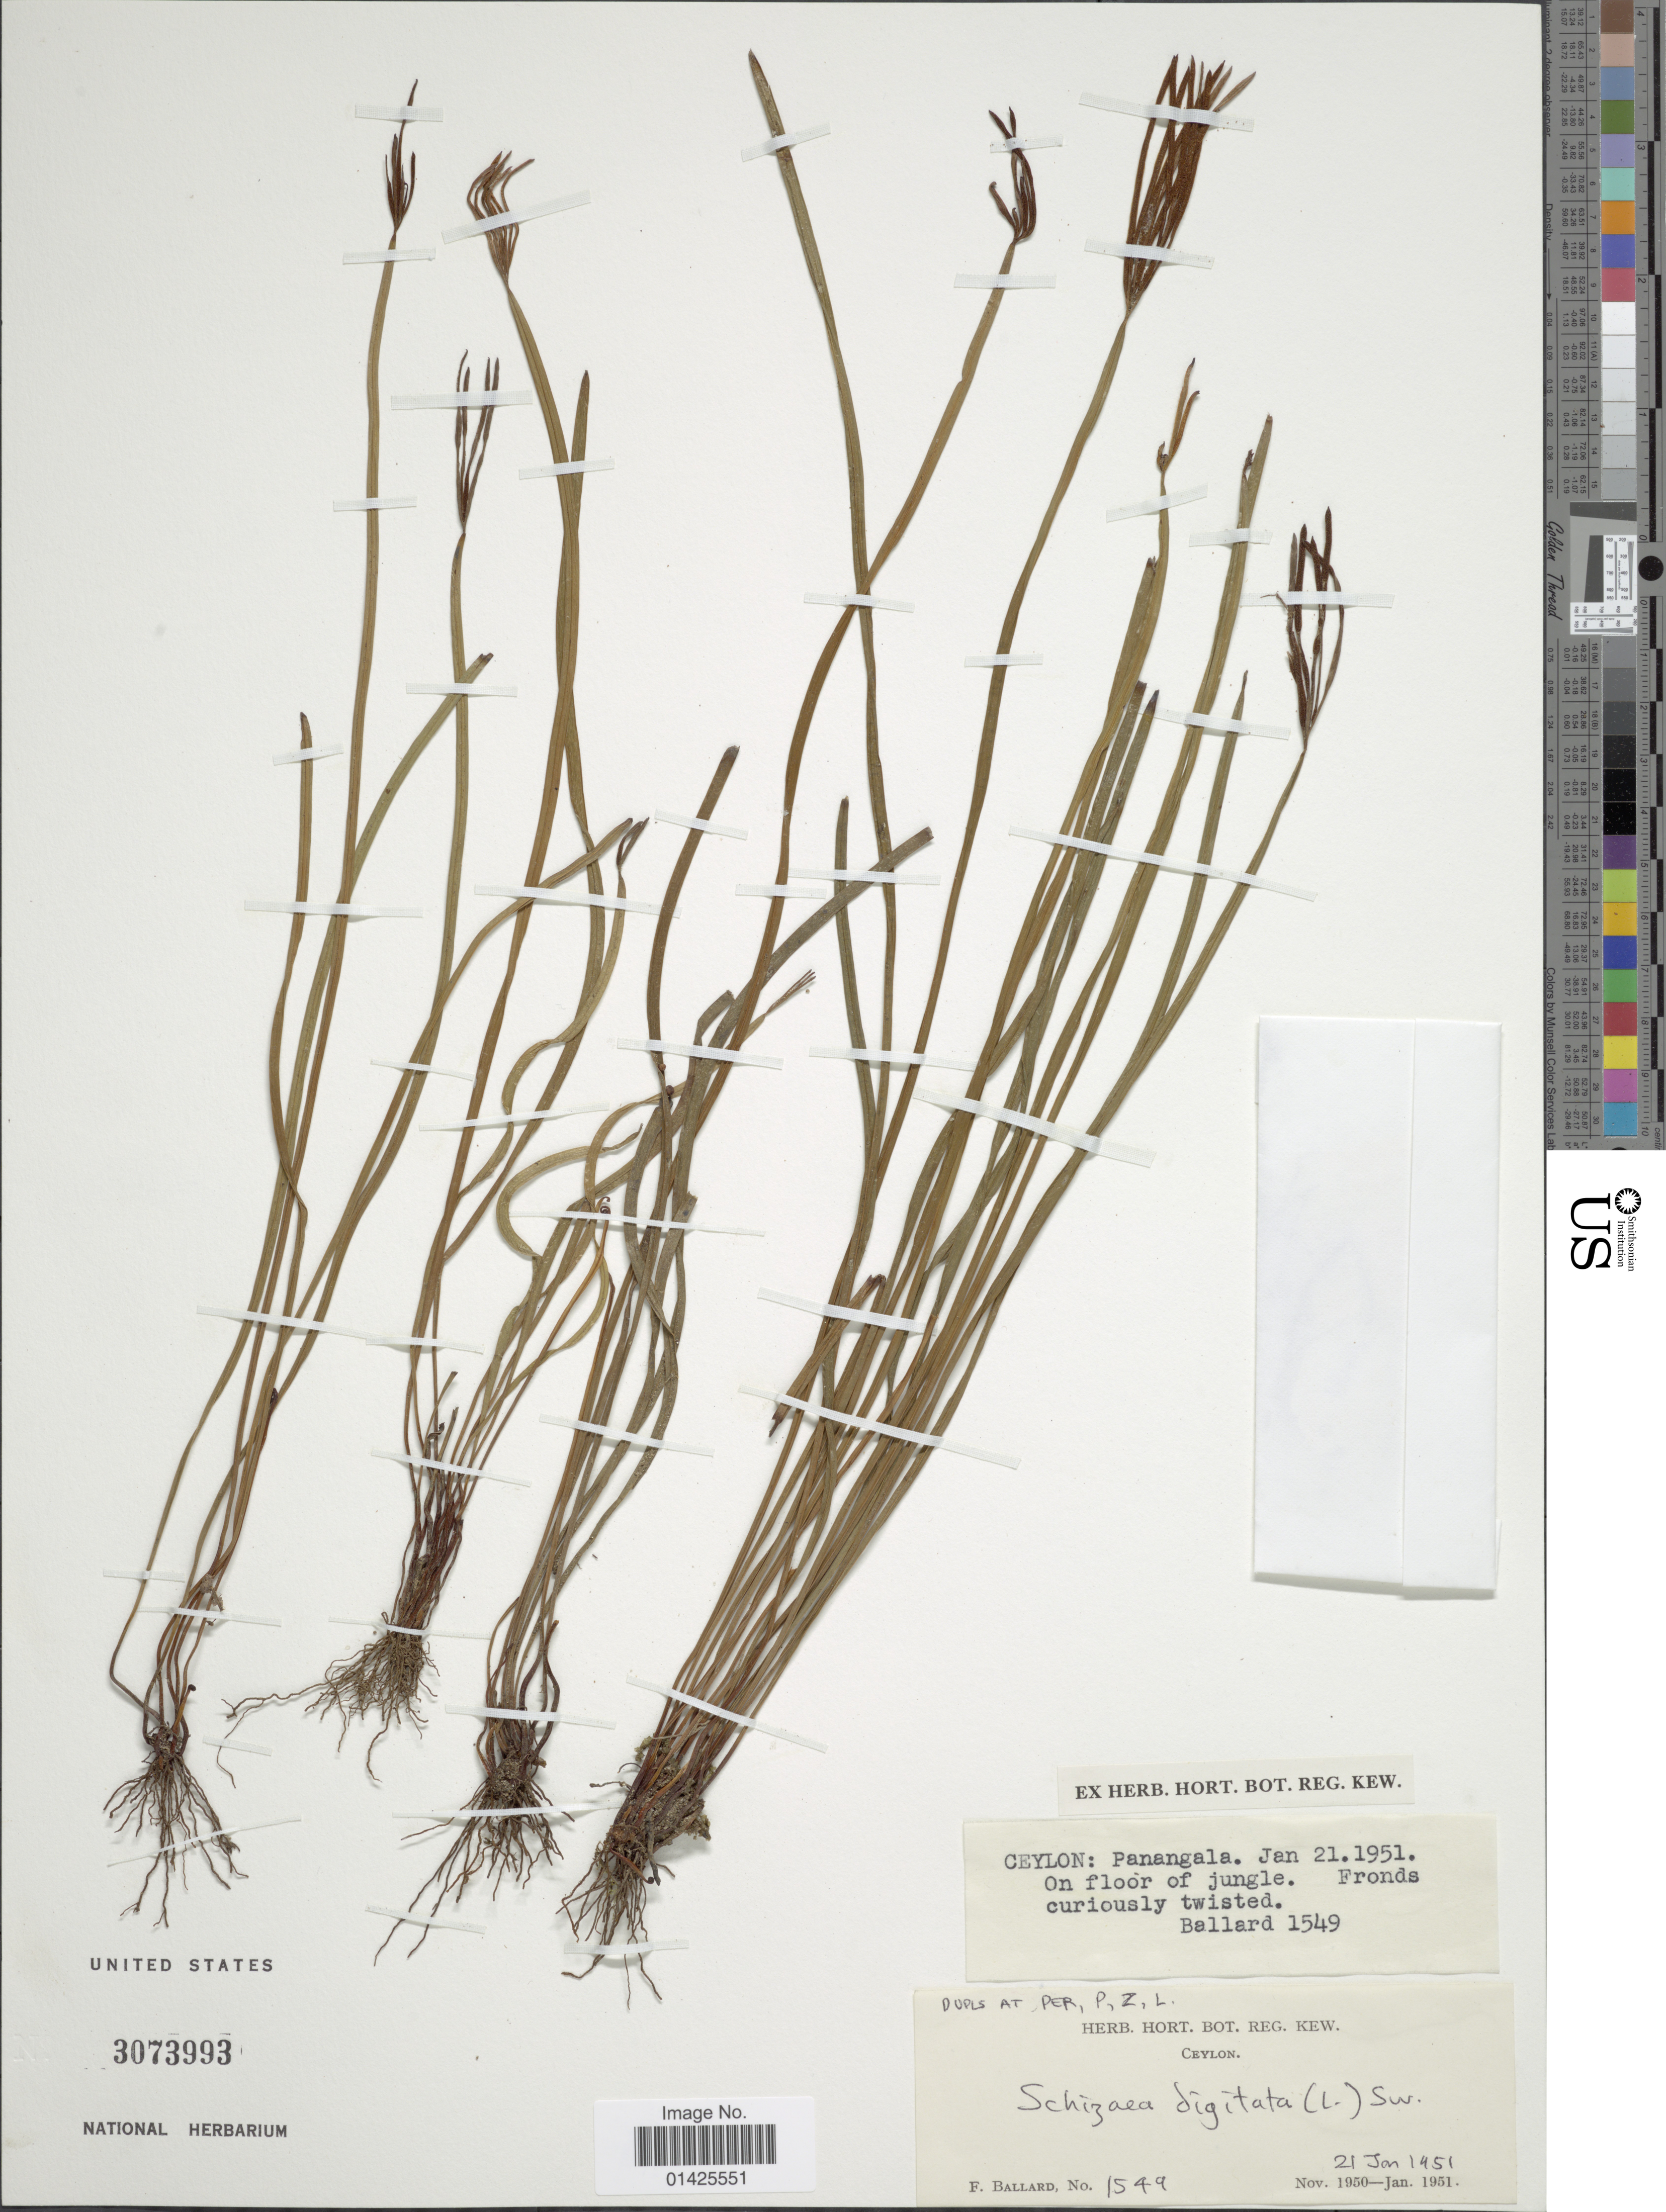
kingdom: Plantae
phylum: Tracheophyta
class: Polypodiopsida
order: Schizaeales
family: Schizaeaceae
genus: Actinostachys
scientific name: Actinostachys digitata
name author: (L.) Wall.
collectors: F. Ballard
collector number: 1549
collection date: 1951-01-21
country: Sri Lanka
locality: Ceylon: Panangala.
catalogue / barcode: US 3073993